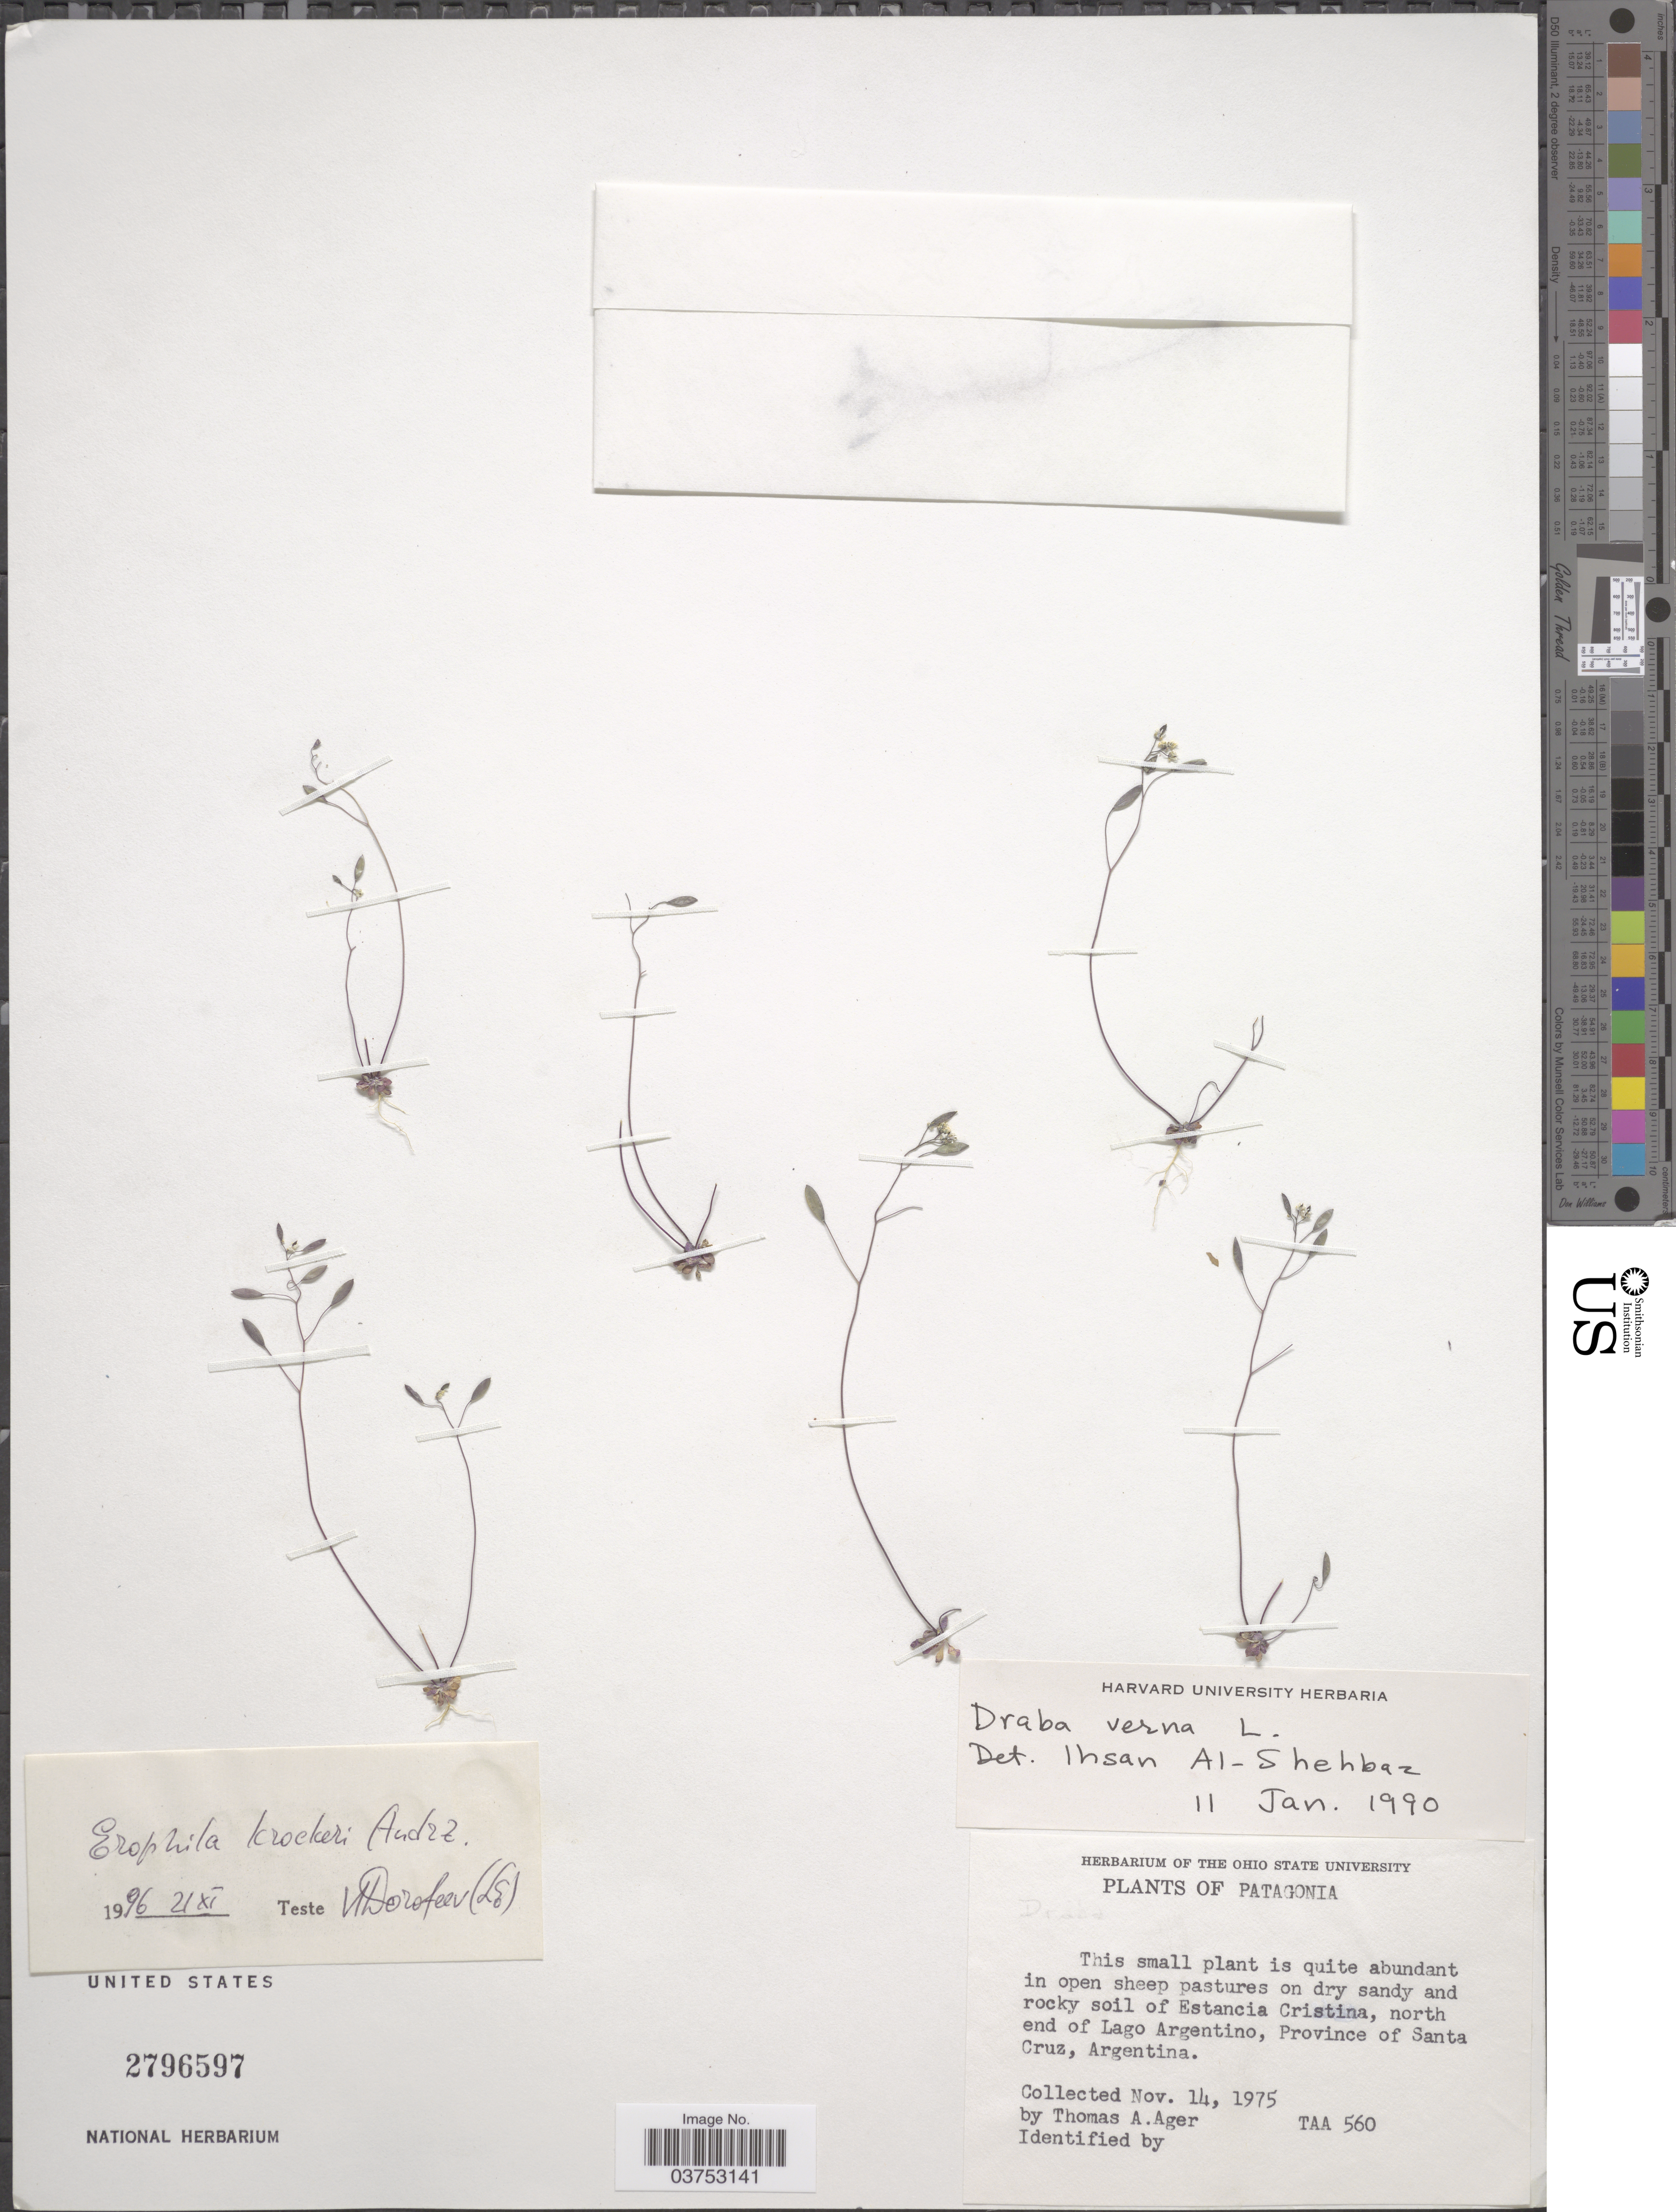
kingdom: Plantae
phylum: Tracheophyta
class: Magnoliopsida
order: Brassicales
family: Brassicaceae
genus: Draba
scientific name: Draba verna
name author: L.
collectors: T. A. Ager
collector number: TAA 560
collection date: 1975-11-14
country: Argentina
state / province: Santa Cruz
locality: Patagonia. Estancia Cristina, north end of Lago Argentino.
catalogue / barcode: US 2796597